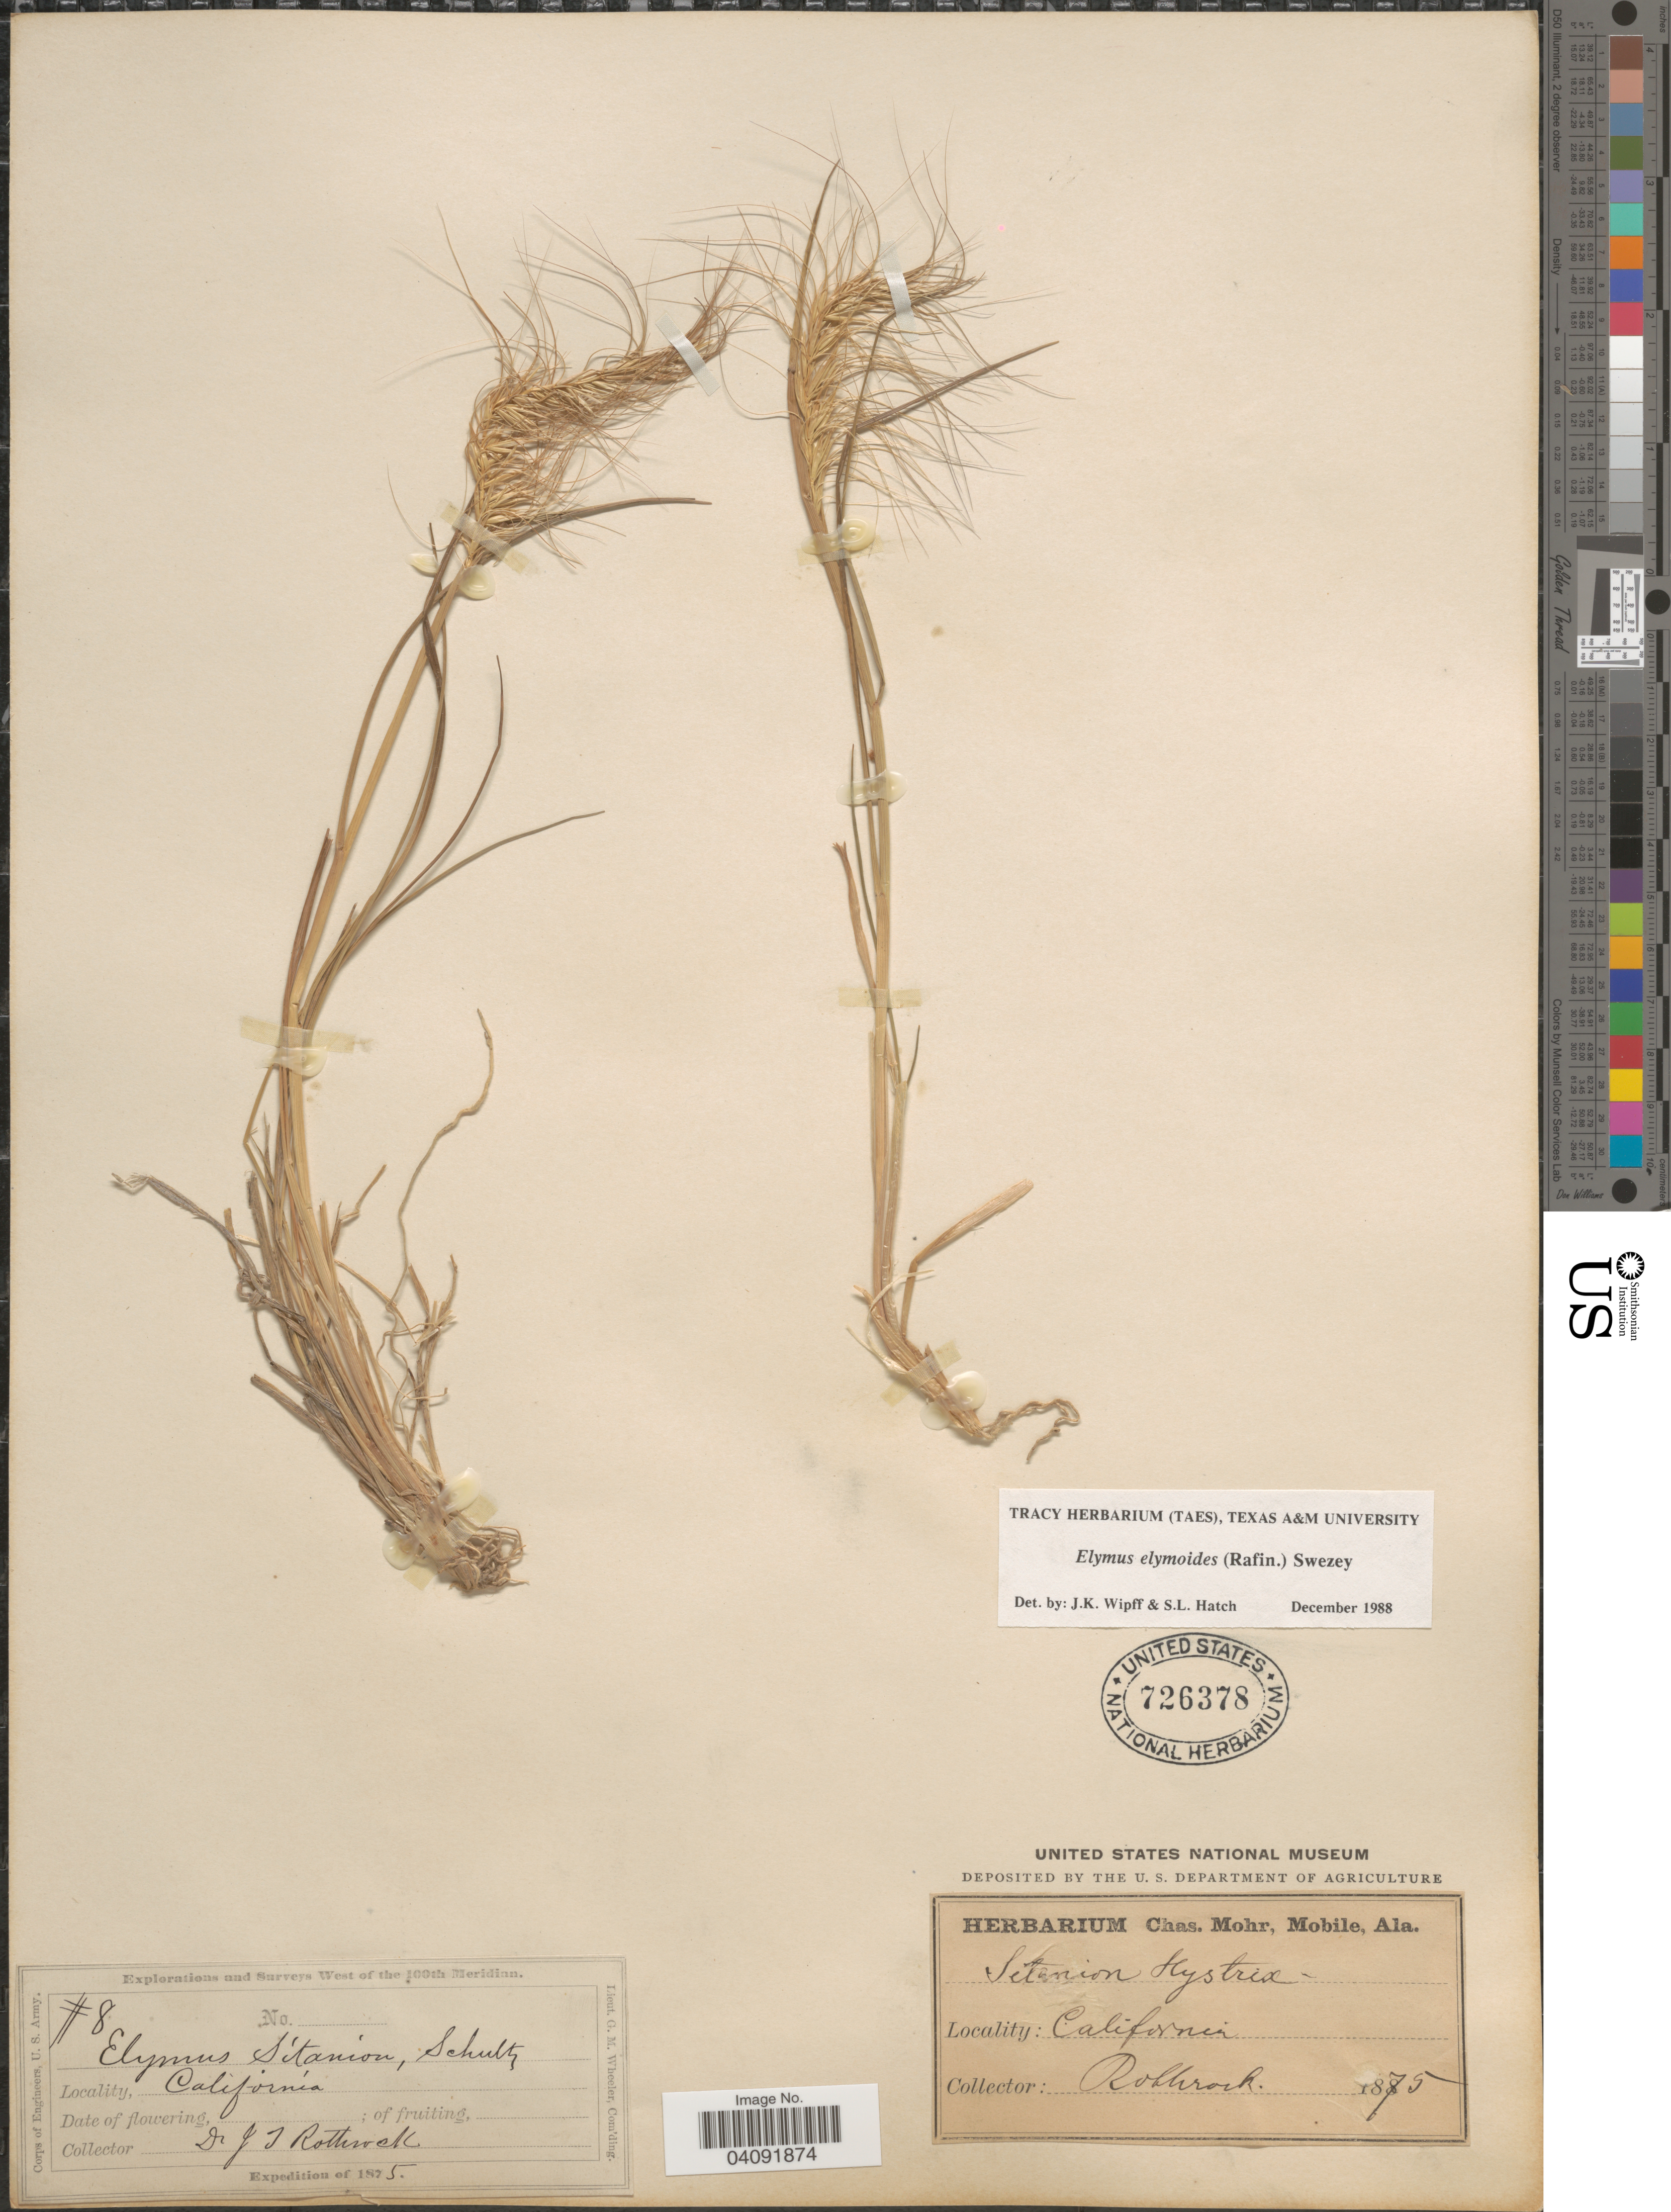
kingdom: Plantae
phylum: Tracheophyta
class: Liliopsida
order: Poales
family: Poaceae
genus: Elymus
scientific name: Elymus elymoides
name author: (Raf.) Swezey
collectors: J. T. Rothrock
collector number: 8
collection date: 1875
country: United States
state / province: California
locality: Explorations of Surveys West of the 100th Meridian. Expedition of 1875.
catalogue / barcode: US 726378